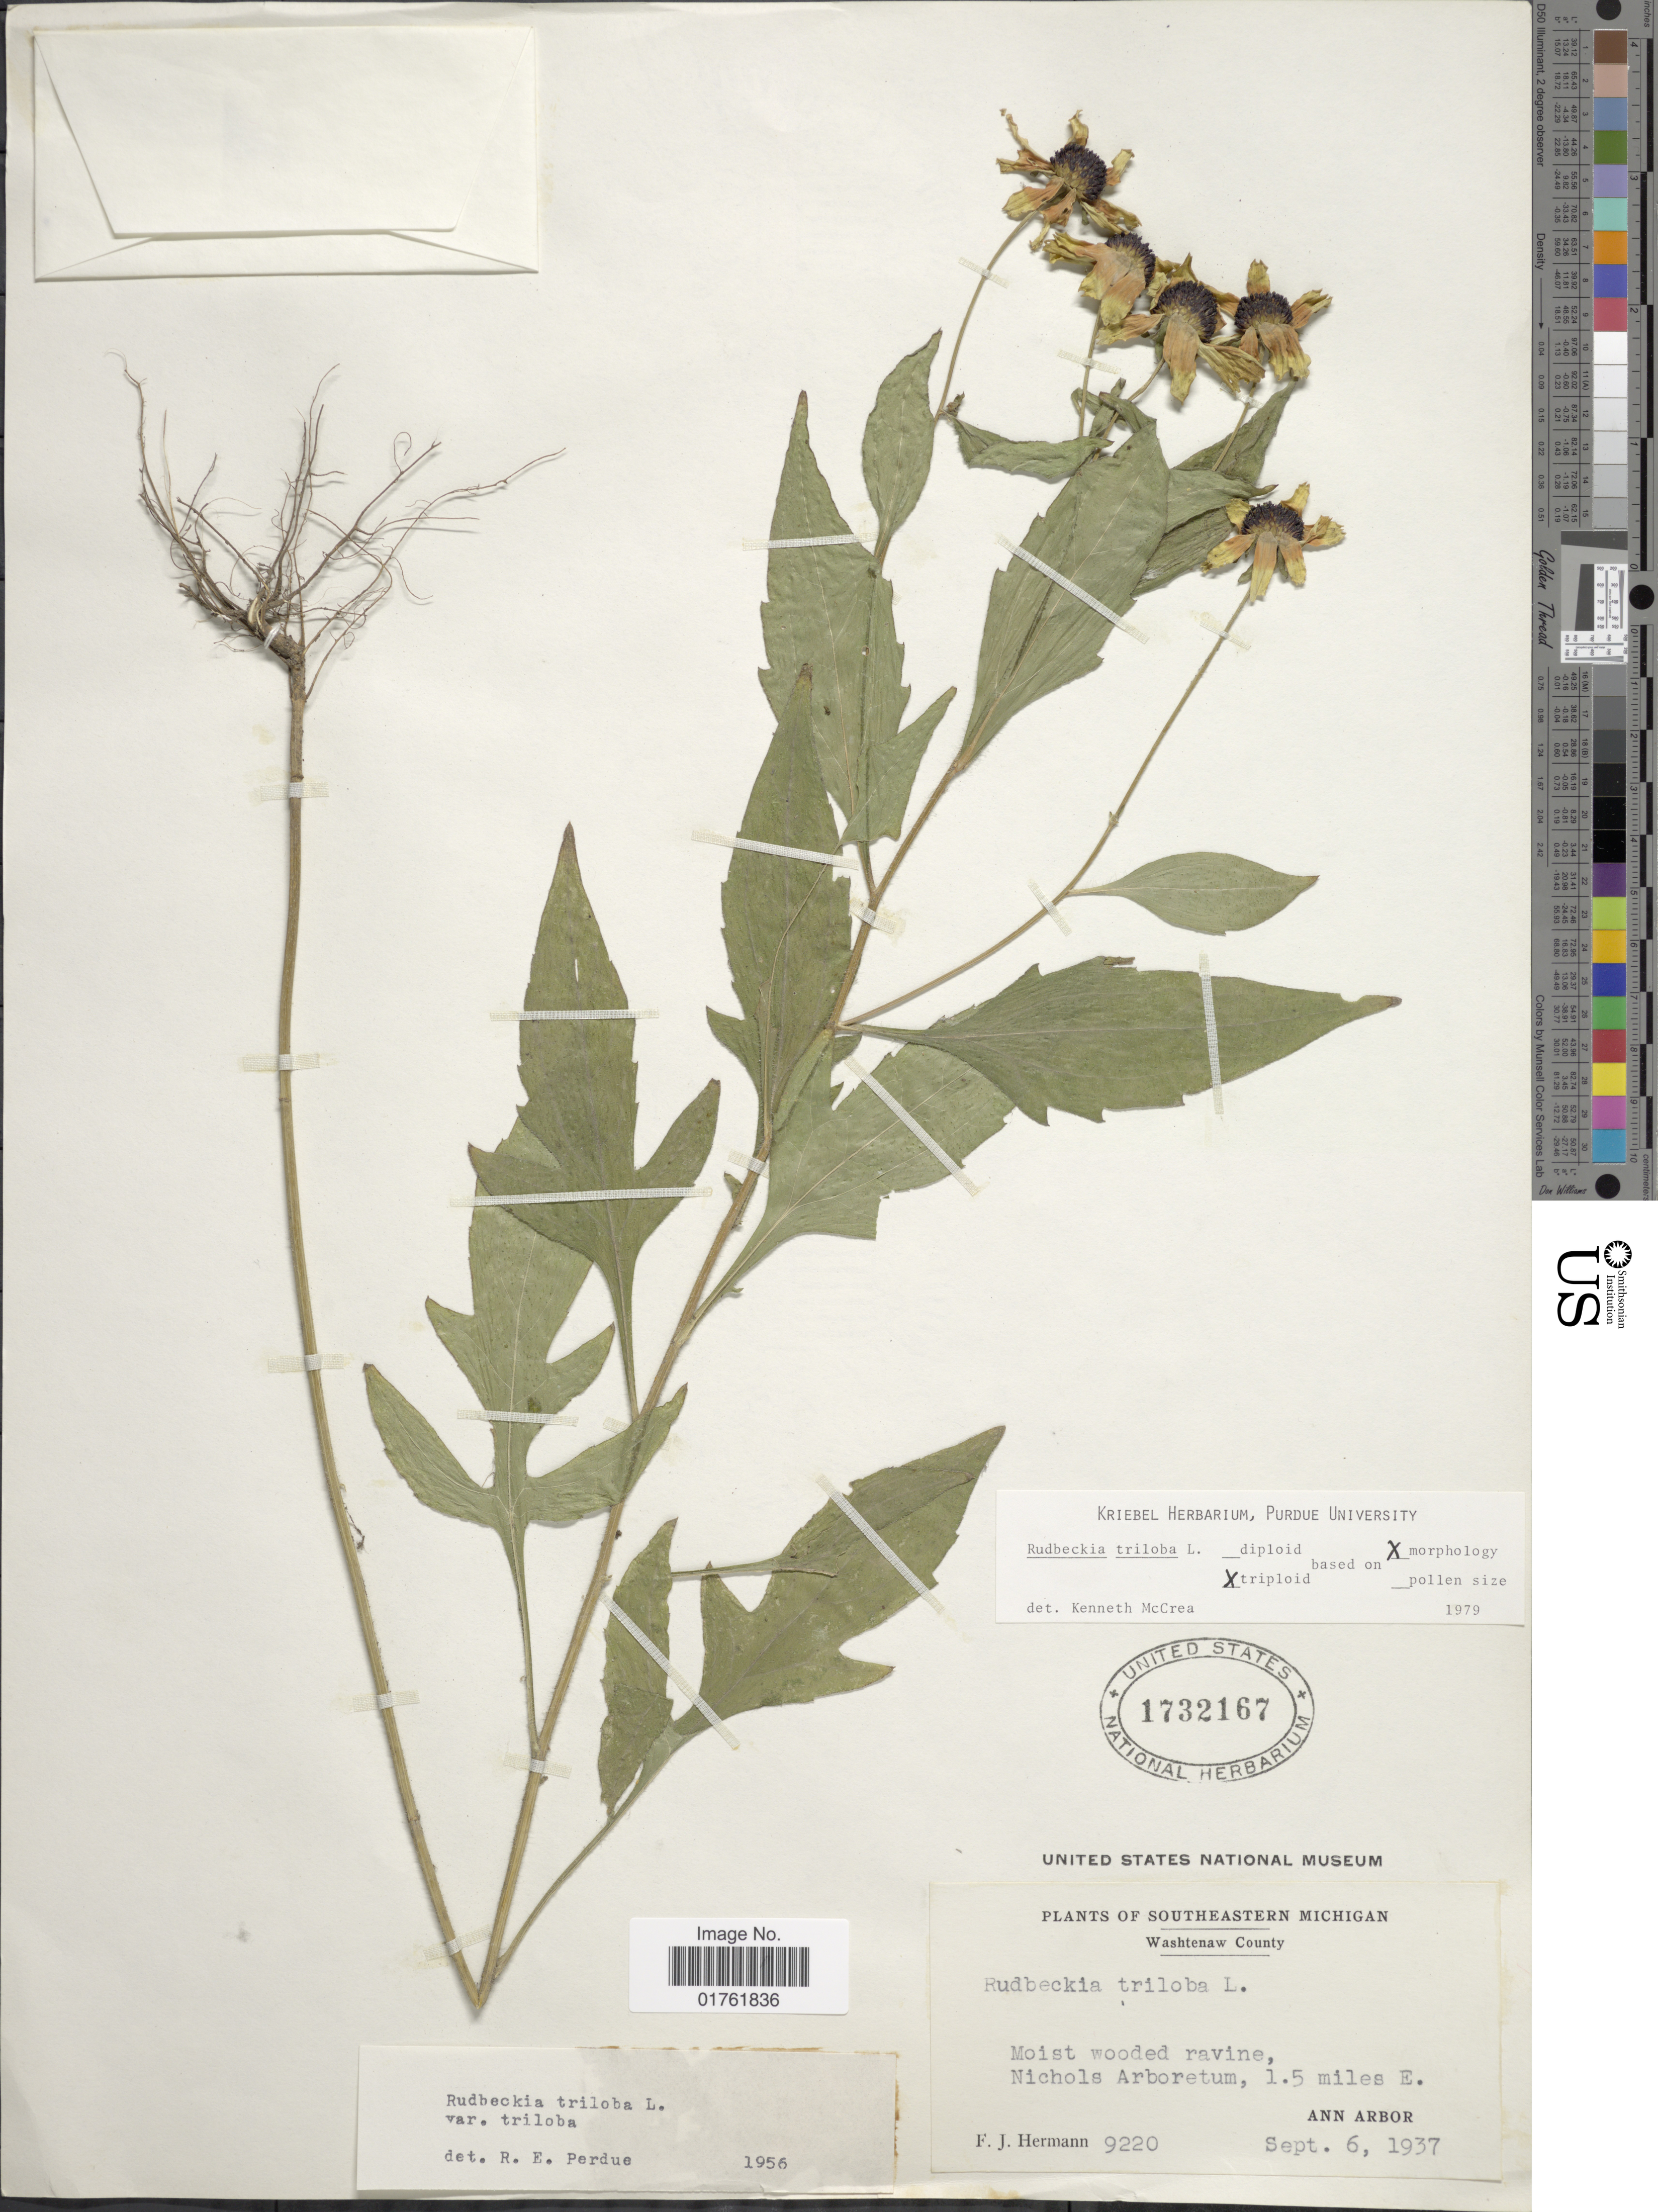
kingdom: Plantae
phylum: Tracheophyta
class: Magnoliopsida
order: Asterales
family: Asteraceae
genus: Rudbeckia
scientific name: Rudbeckia triloba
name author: L.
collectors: F. J. Hermann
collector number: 9220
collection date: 1937-09-06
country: United States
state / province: Michigan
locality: Southeastern Michigan, Washtenaw County, Moist wooded ravine, Nichols Arboretum, 1.5 miles E. Ann Arbor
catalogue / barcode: US 1732167